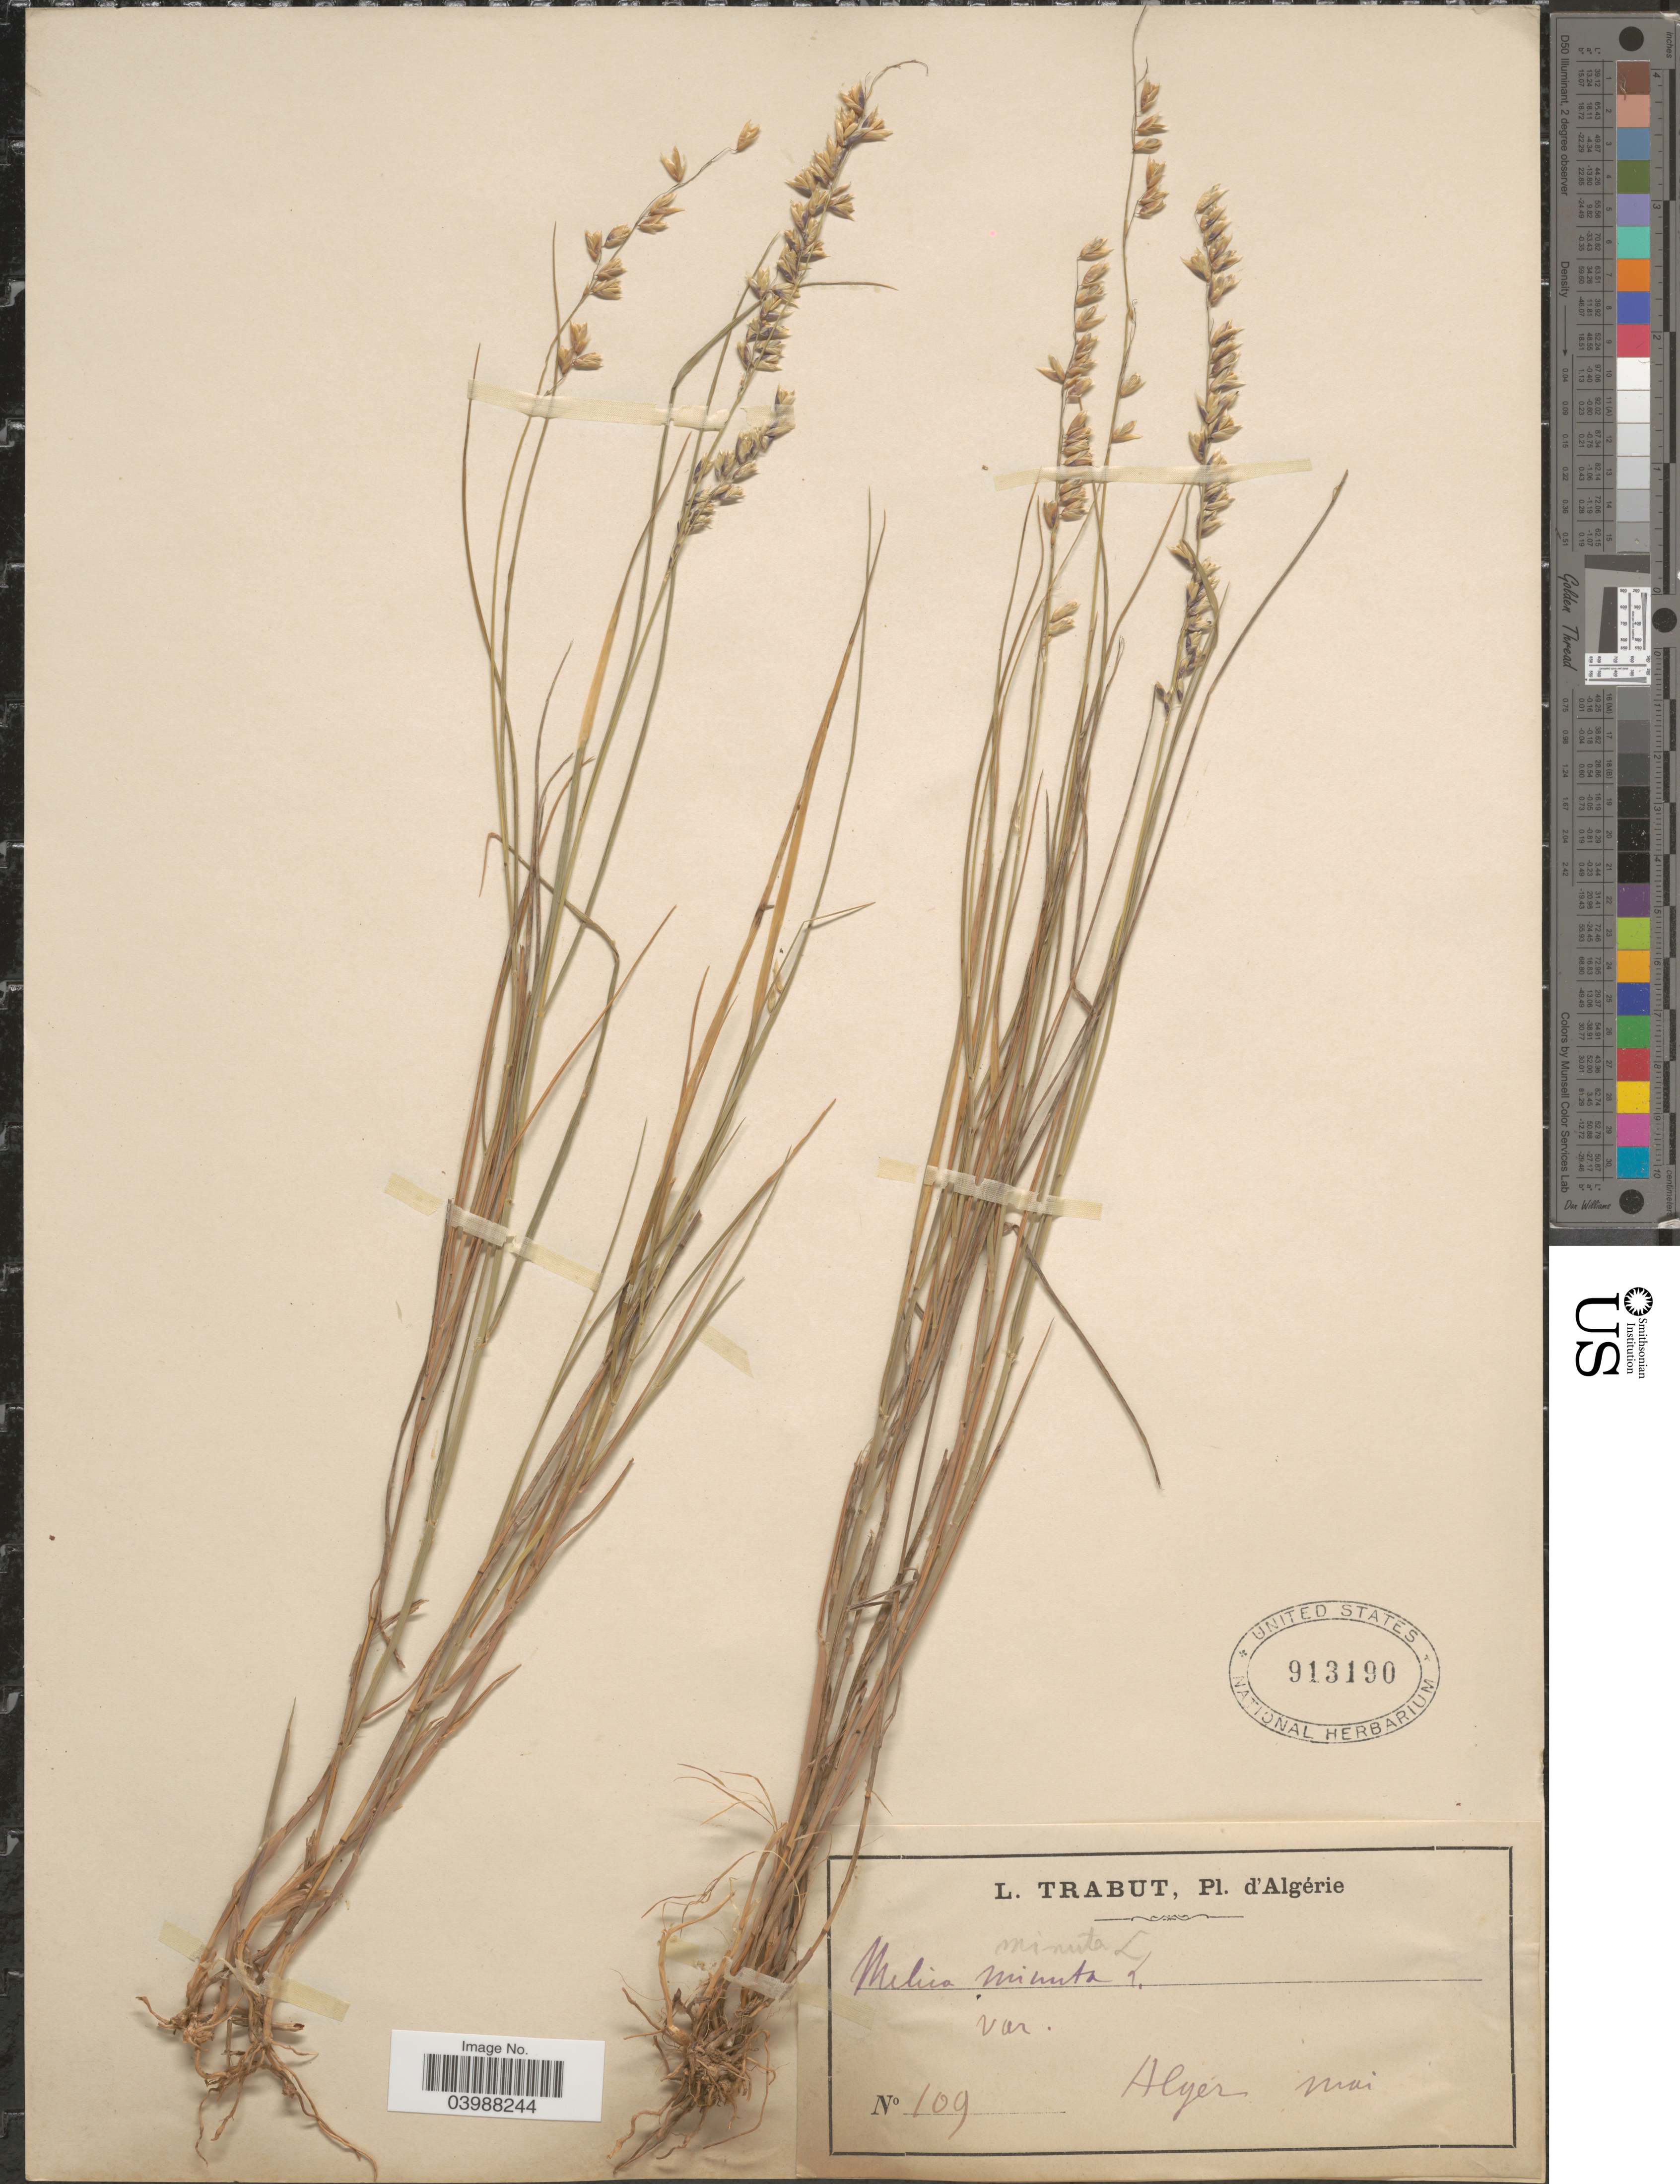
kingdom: Plantae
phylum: Tracheophyta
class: Liliopsida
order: Poales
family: Poaceae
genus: Melica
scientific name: Melica minuta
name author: L.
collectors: L. Trabut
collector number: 109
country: Algeria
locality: Algér.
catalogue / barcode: US 913190